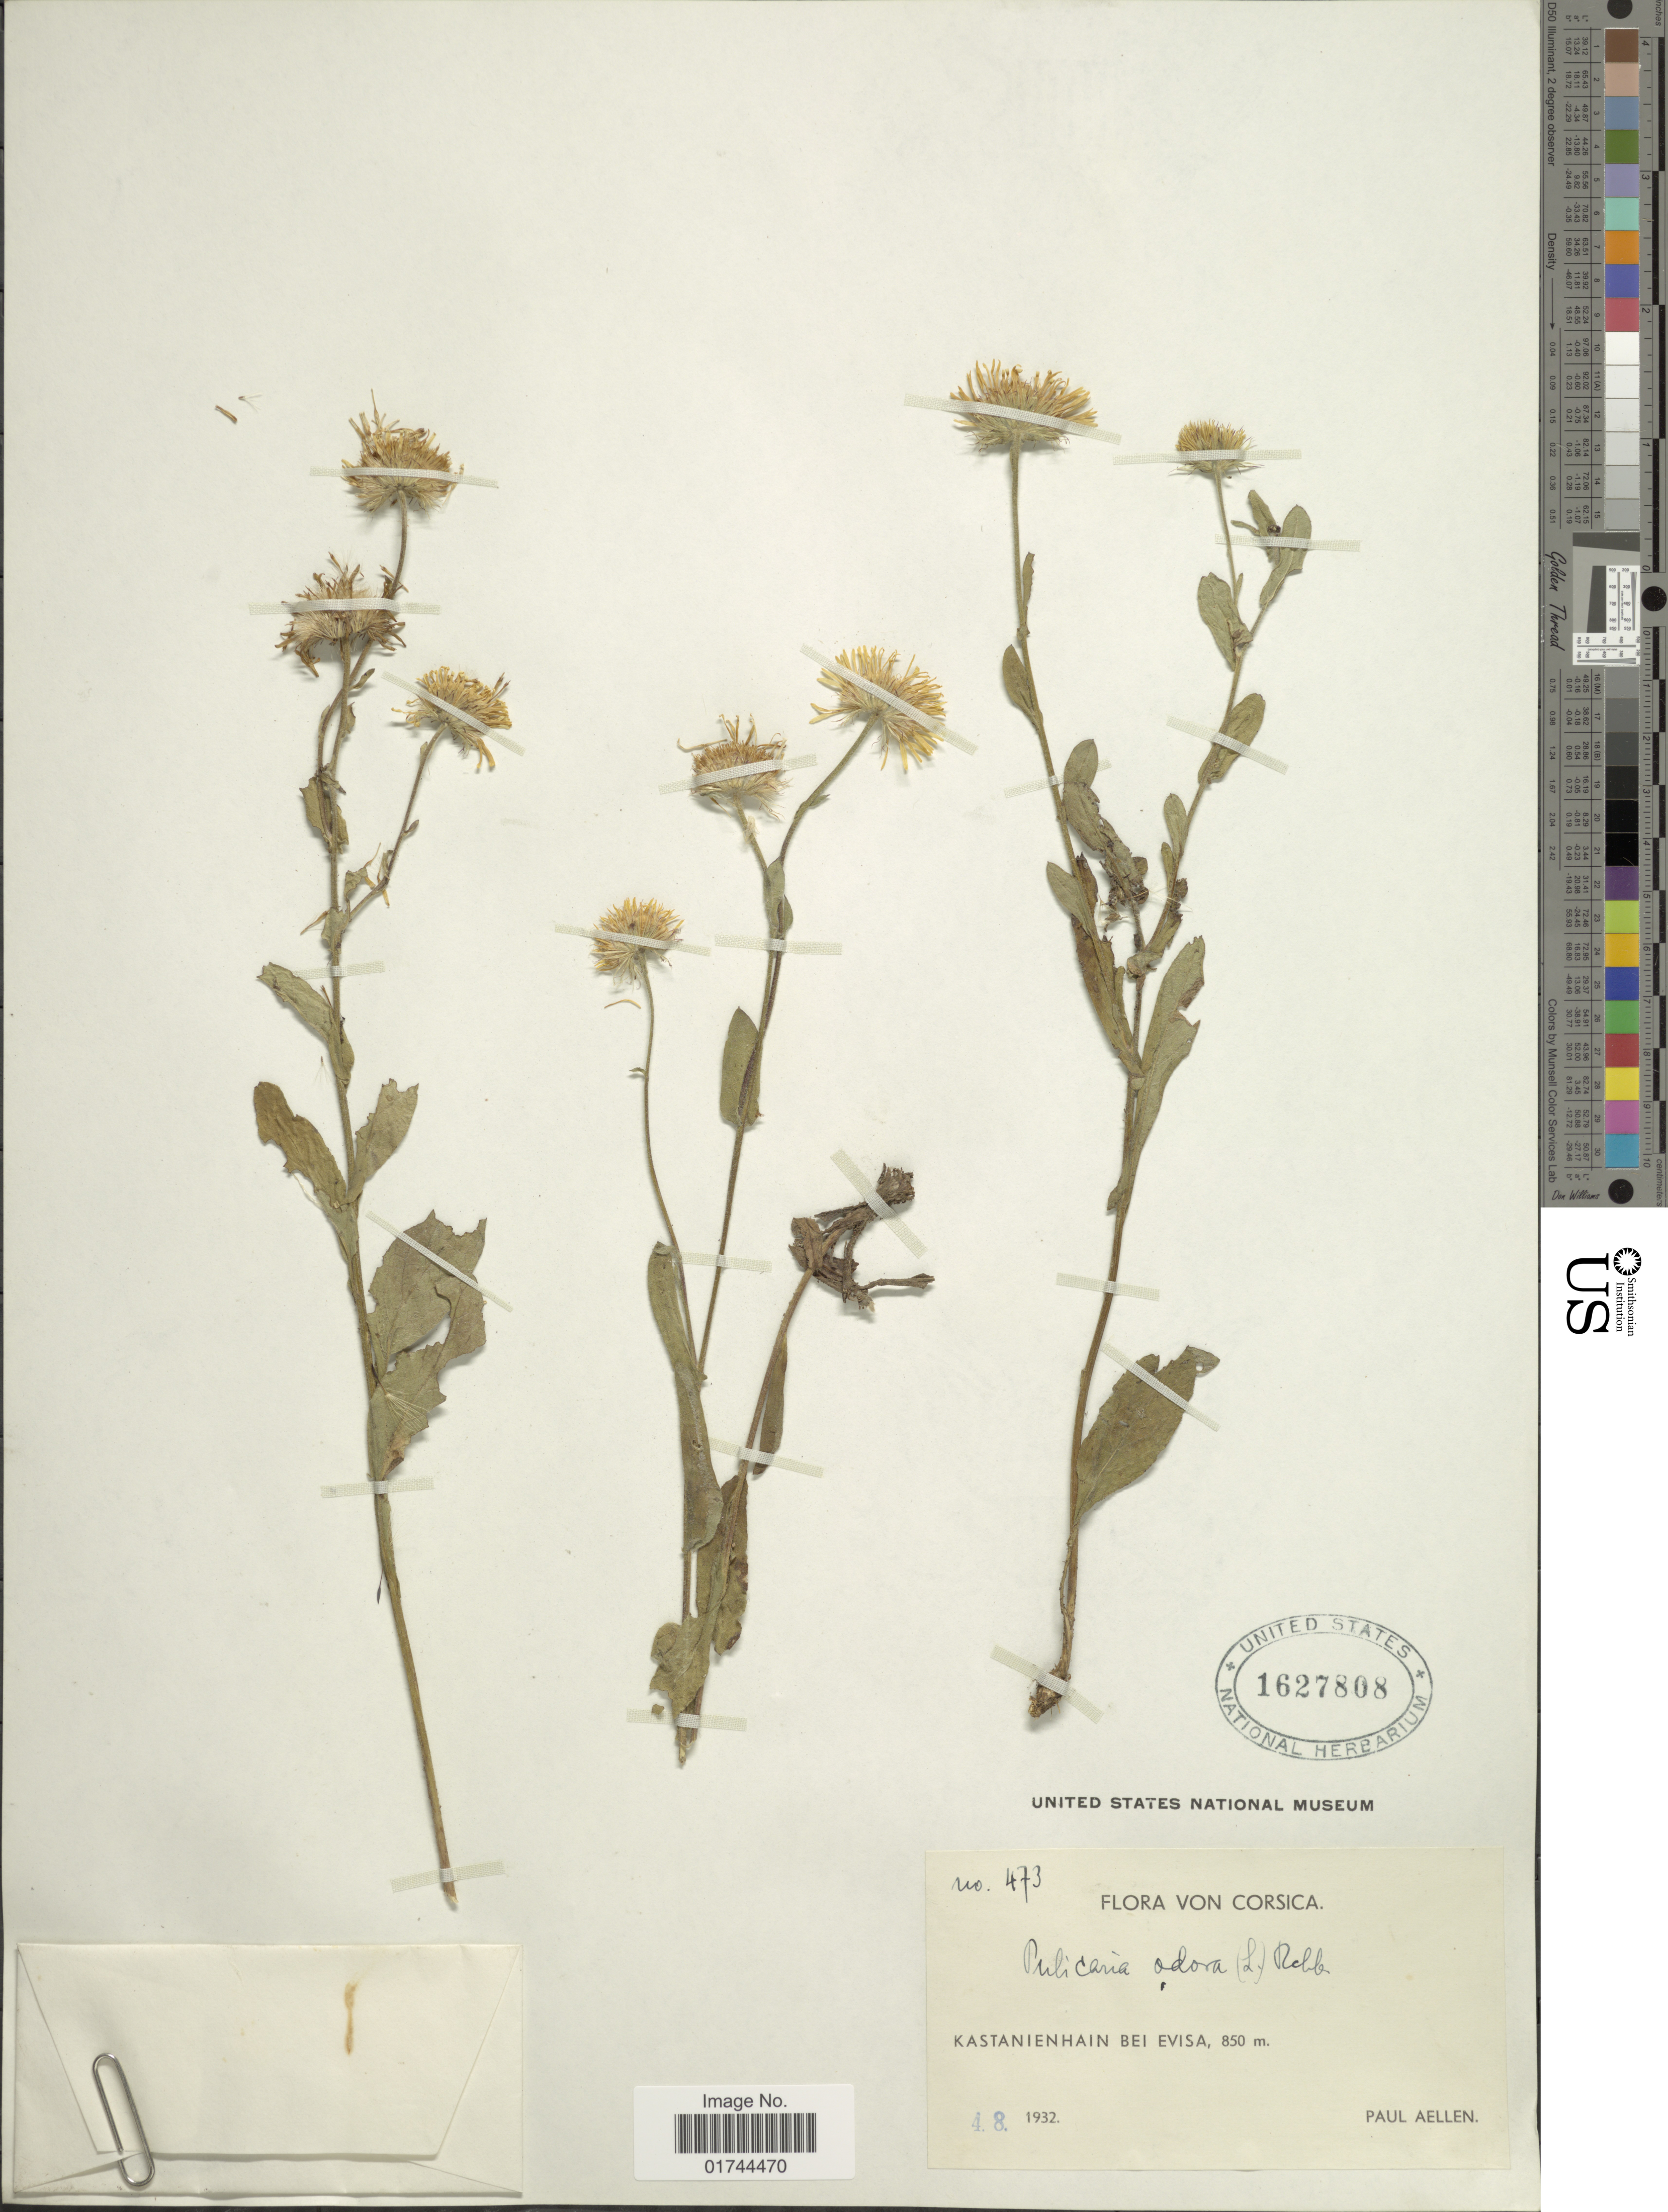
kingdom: Plantae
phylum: Tracheophyta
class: Magnoliopsida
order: Asterales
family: Asteraceae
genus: Pulicaria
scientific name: Pulicaria odora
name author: (L.) Rchb.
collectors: P. Aellen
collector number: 473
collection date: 1932-08-04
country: France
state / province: Corsica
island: Corse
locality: Kastanienhain bei Evisa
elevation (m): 850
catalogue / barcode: US 1627808